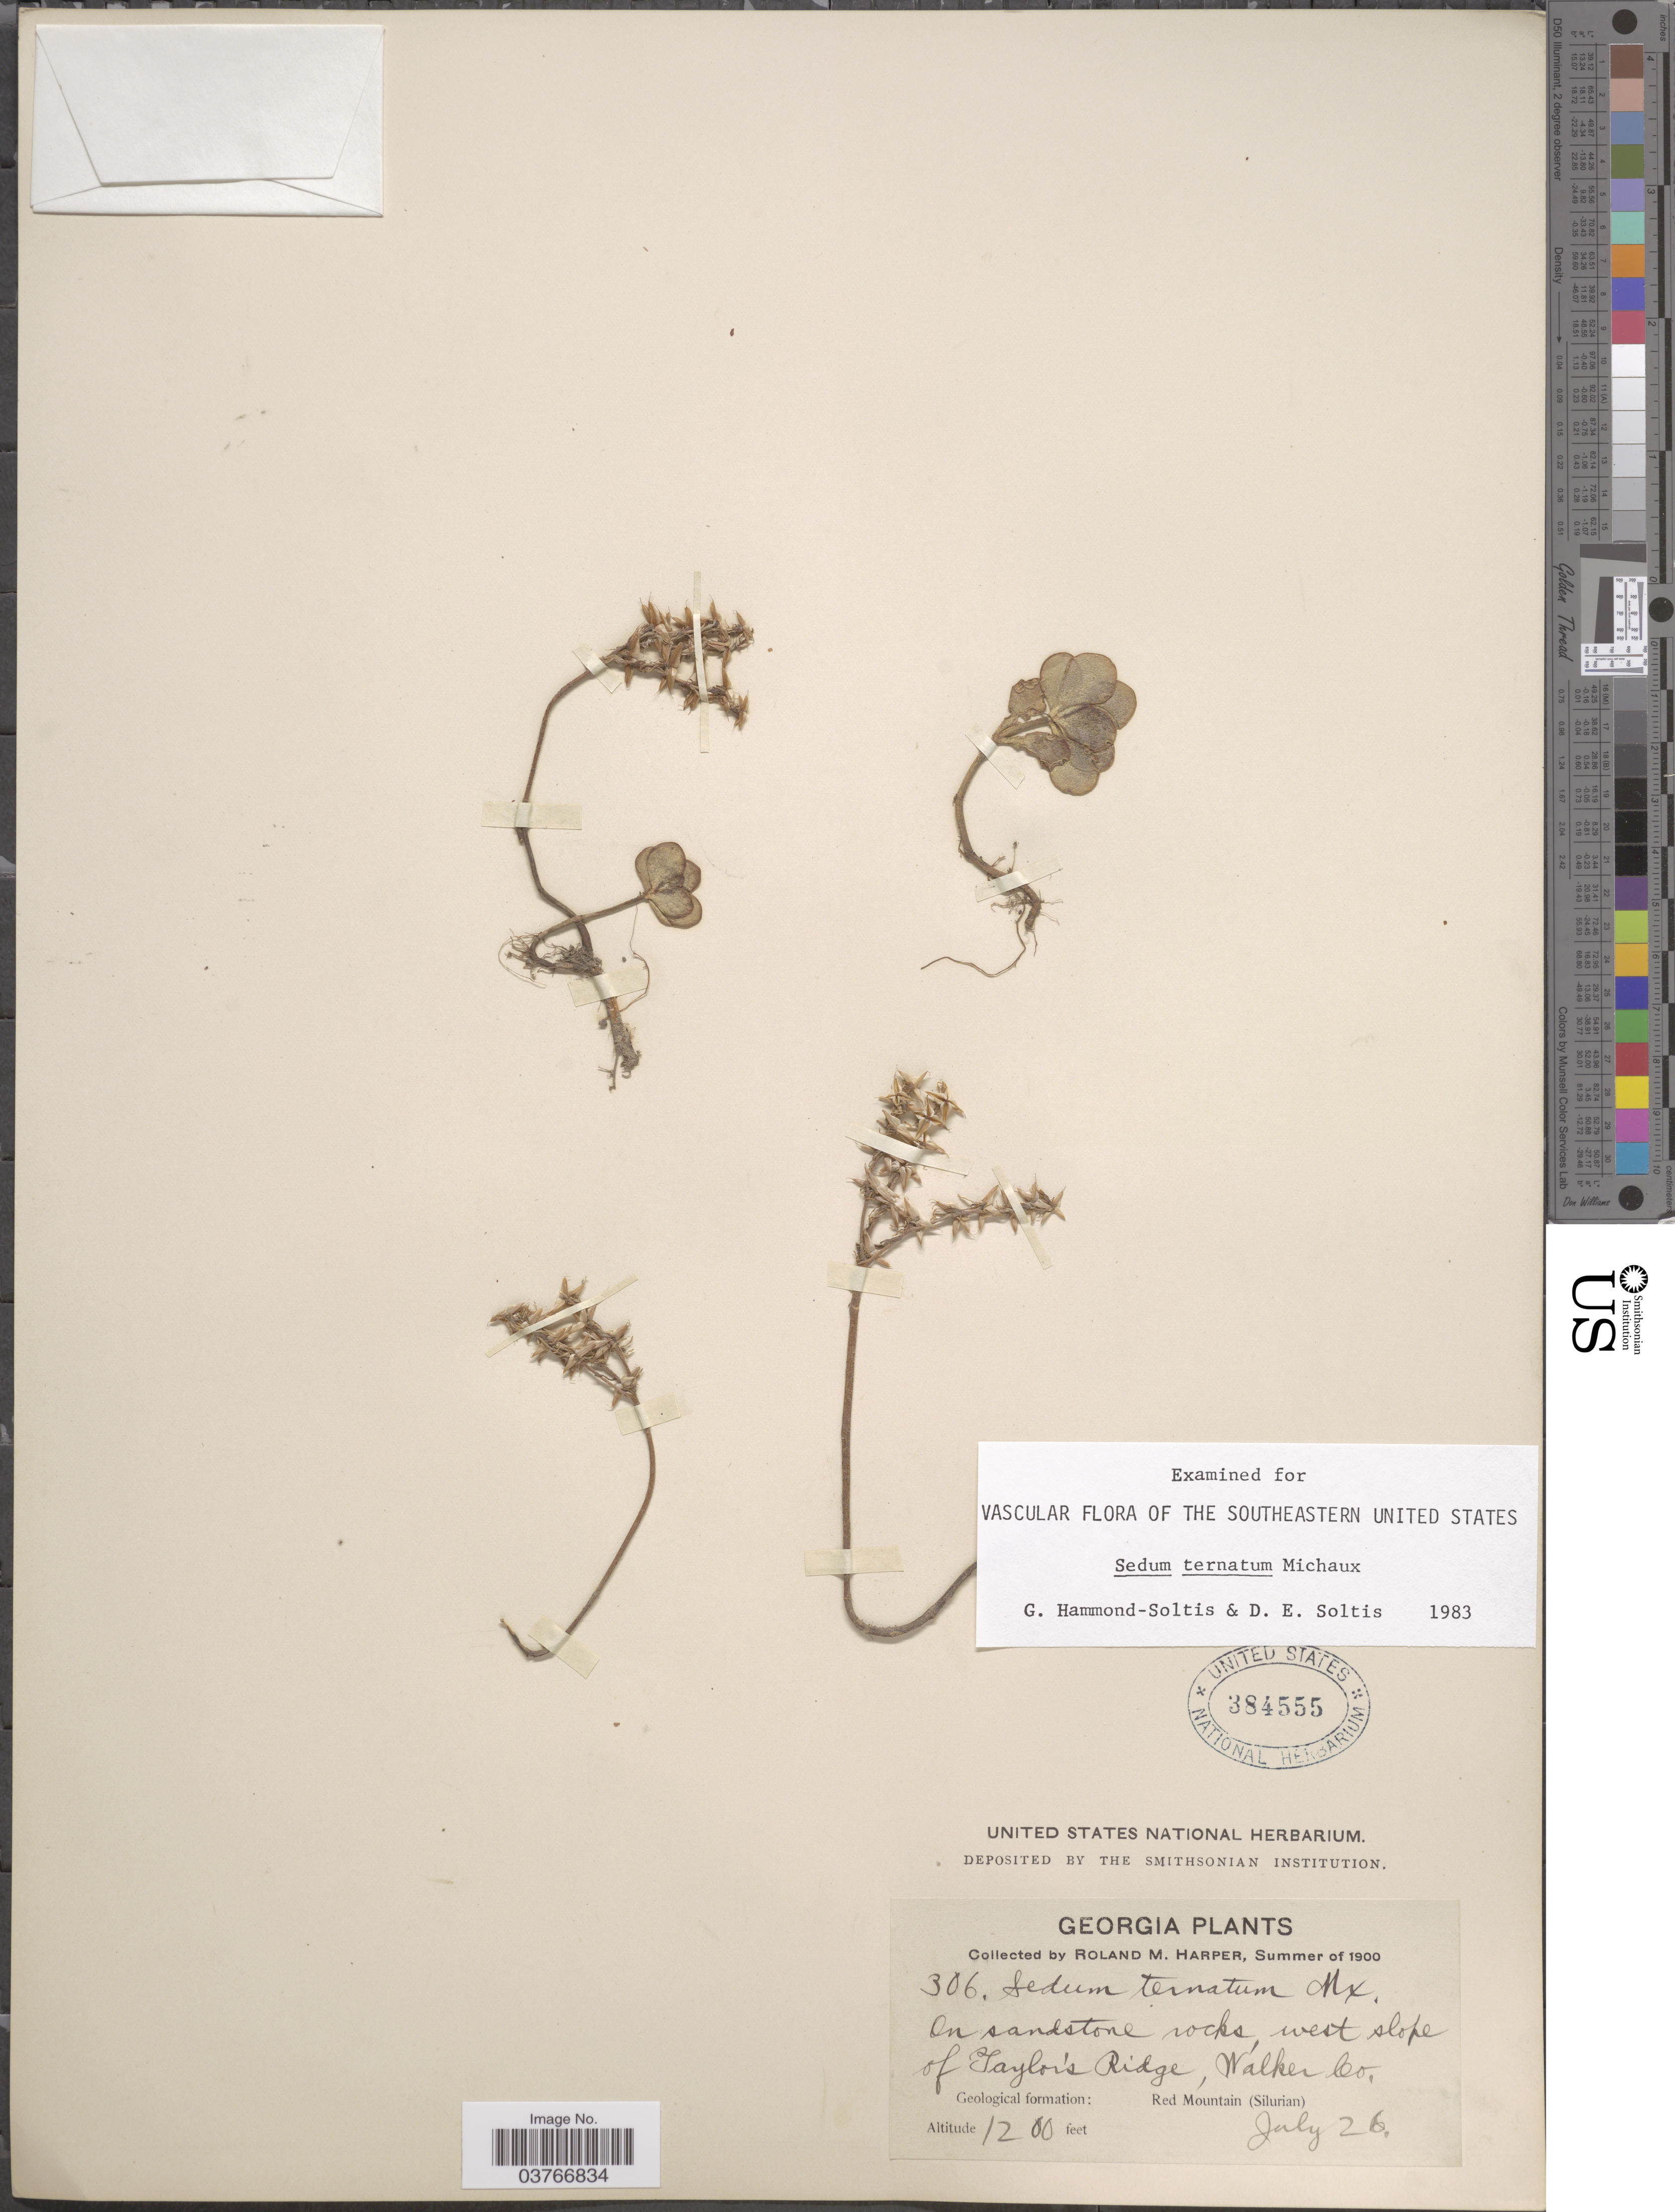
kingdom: Plantae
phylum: Tracheophyta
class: Magnoliopsida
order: Saxifragales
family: Crassulaceae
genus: Sedum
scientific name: Sedum ternatum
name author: Michx.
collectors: R. M. Harper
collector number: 306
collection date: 1900-07-26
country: United States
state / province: Georgia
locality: West slope of Taylor's Ridge, Walker Co. Geological formation: Red Mountain (Silurian).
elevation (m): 366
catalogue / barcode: US 384555